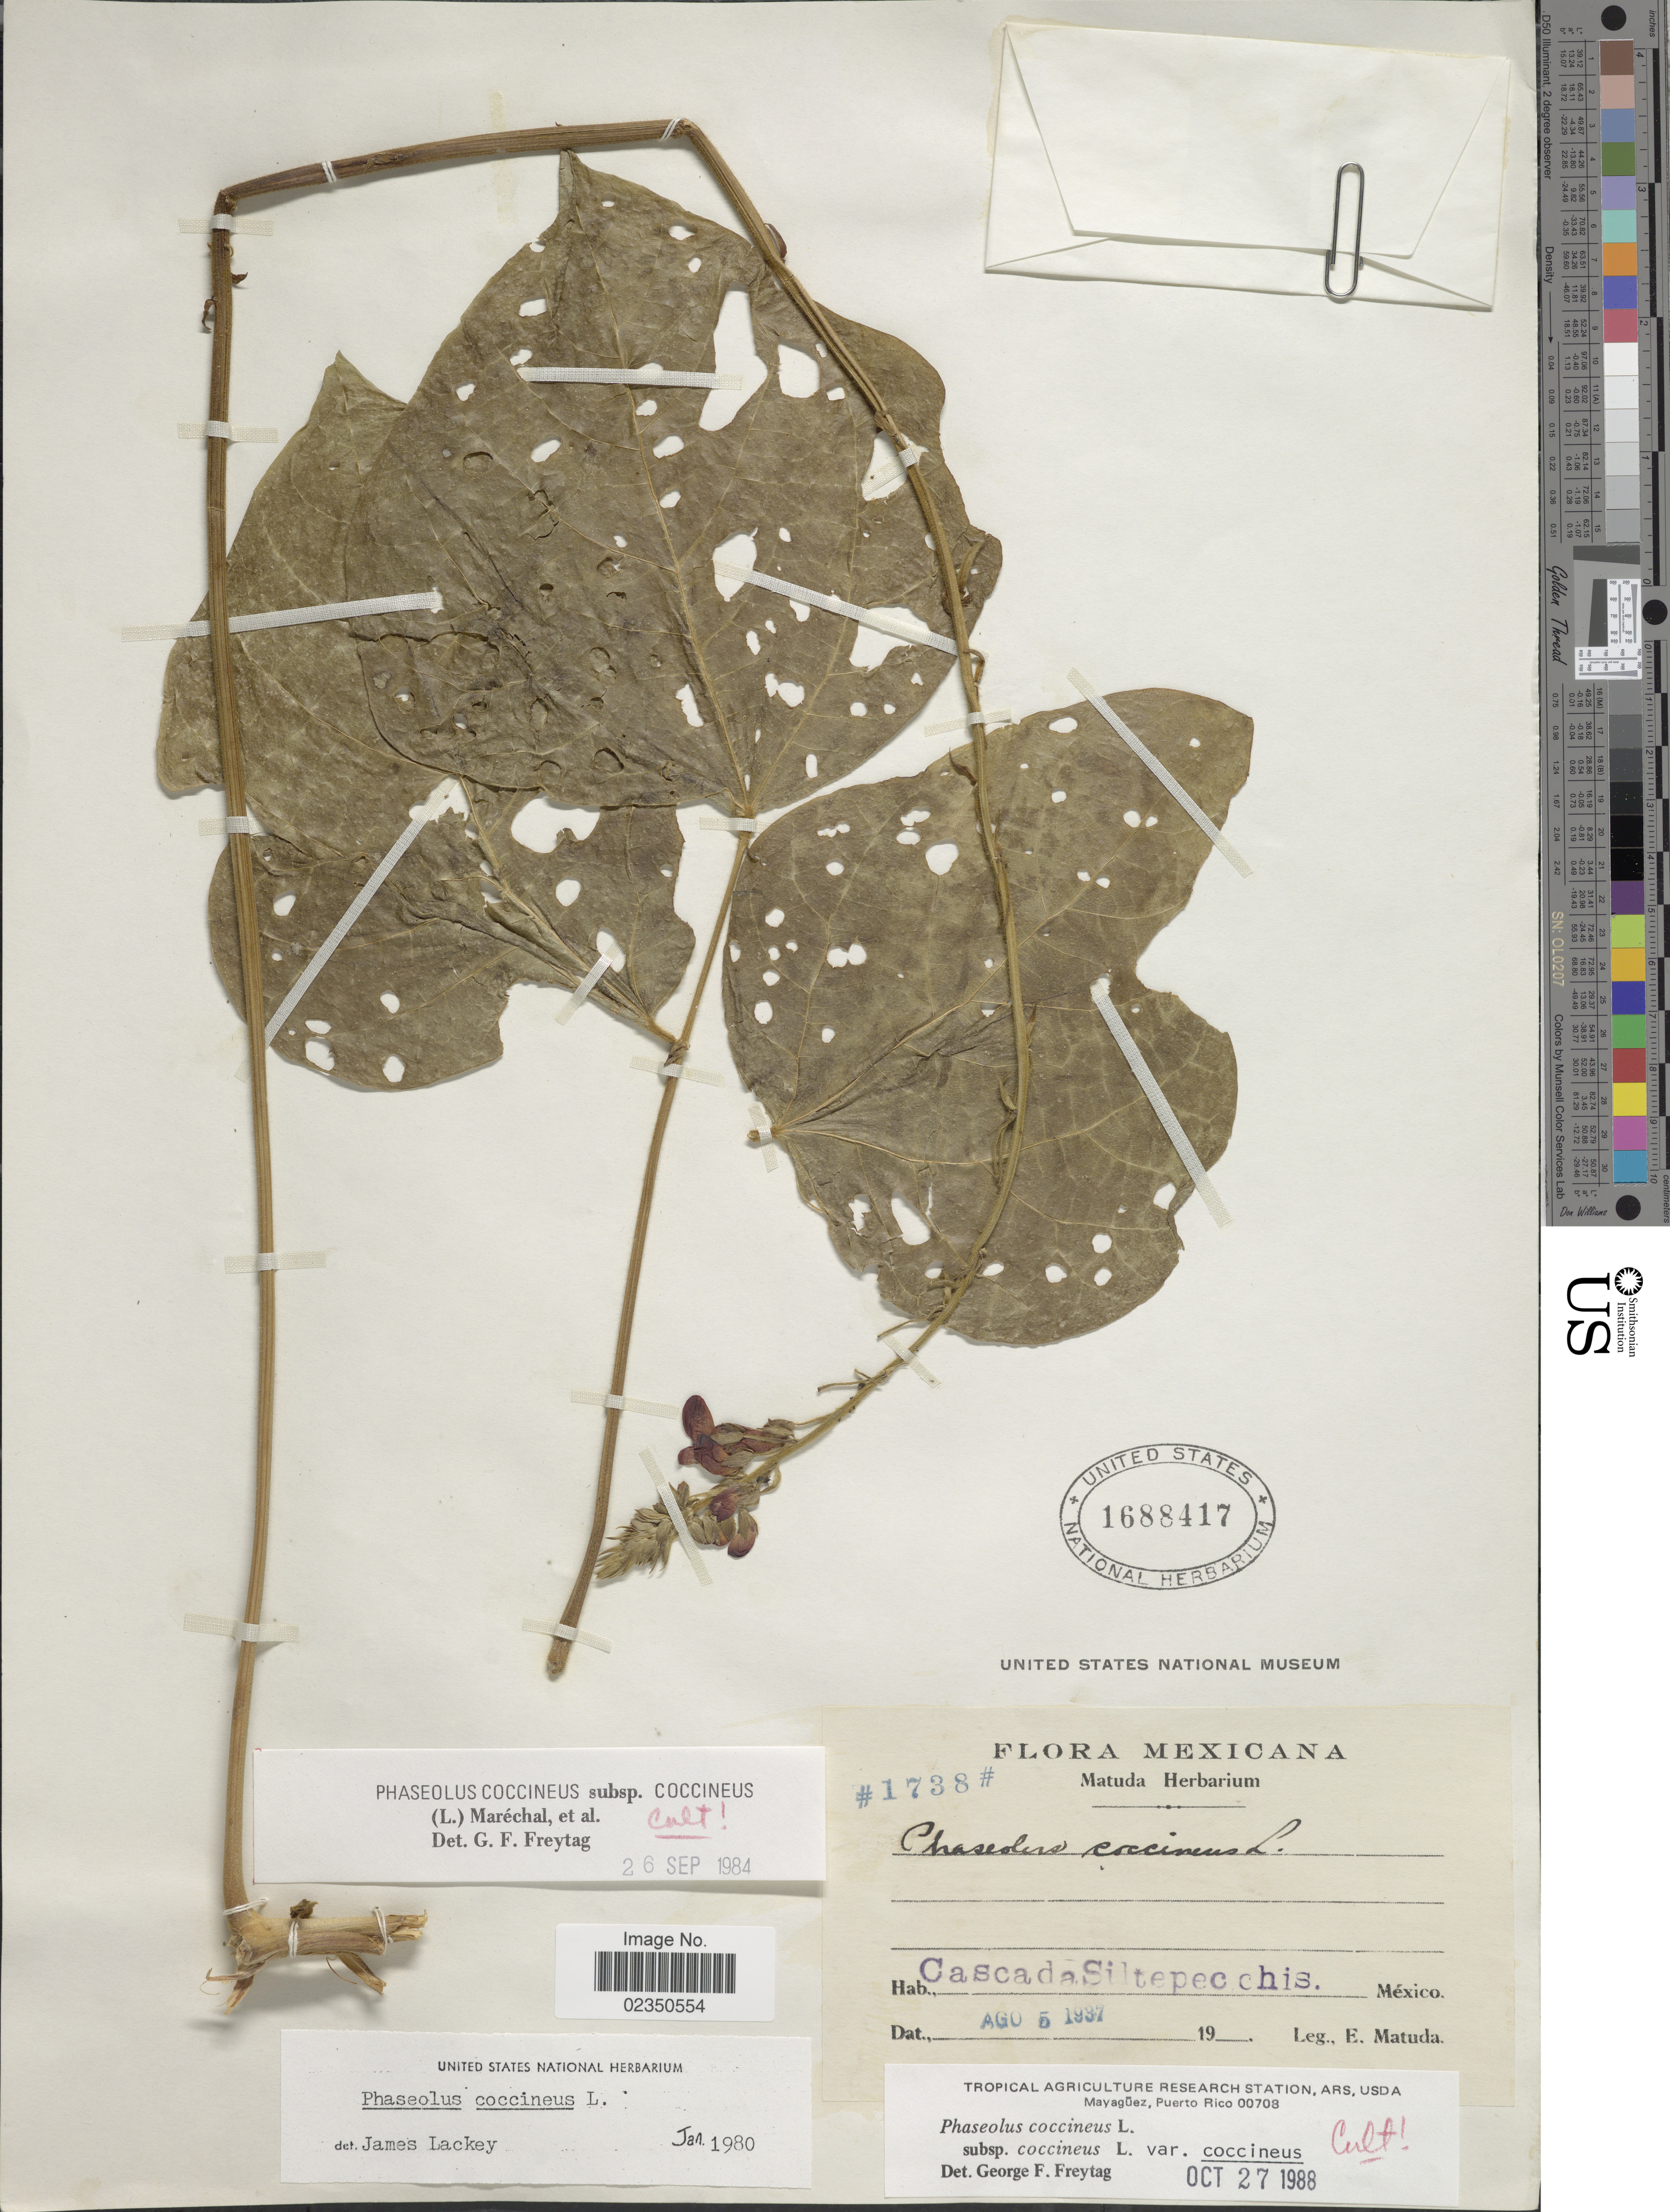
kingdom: Plantae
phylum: Tracheophyta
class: Magnoliopsida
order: Fabales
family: Fabaceae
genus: Phaseolus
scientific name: Phaseolus coccineus var. coccineus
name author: L.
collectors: E. Matuda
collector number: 1738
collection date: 1937-08-05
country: Mexico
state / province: México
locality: Cascada, Siltepec.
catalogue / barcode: US 1688417